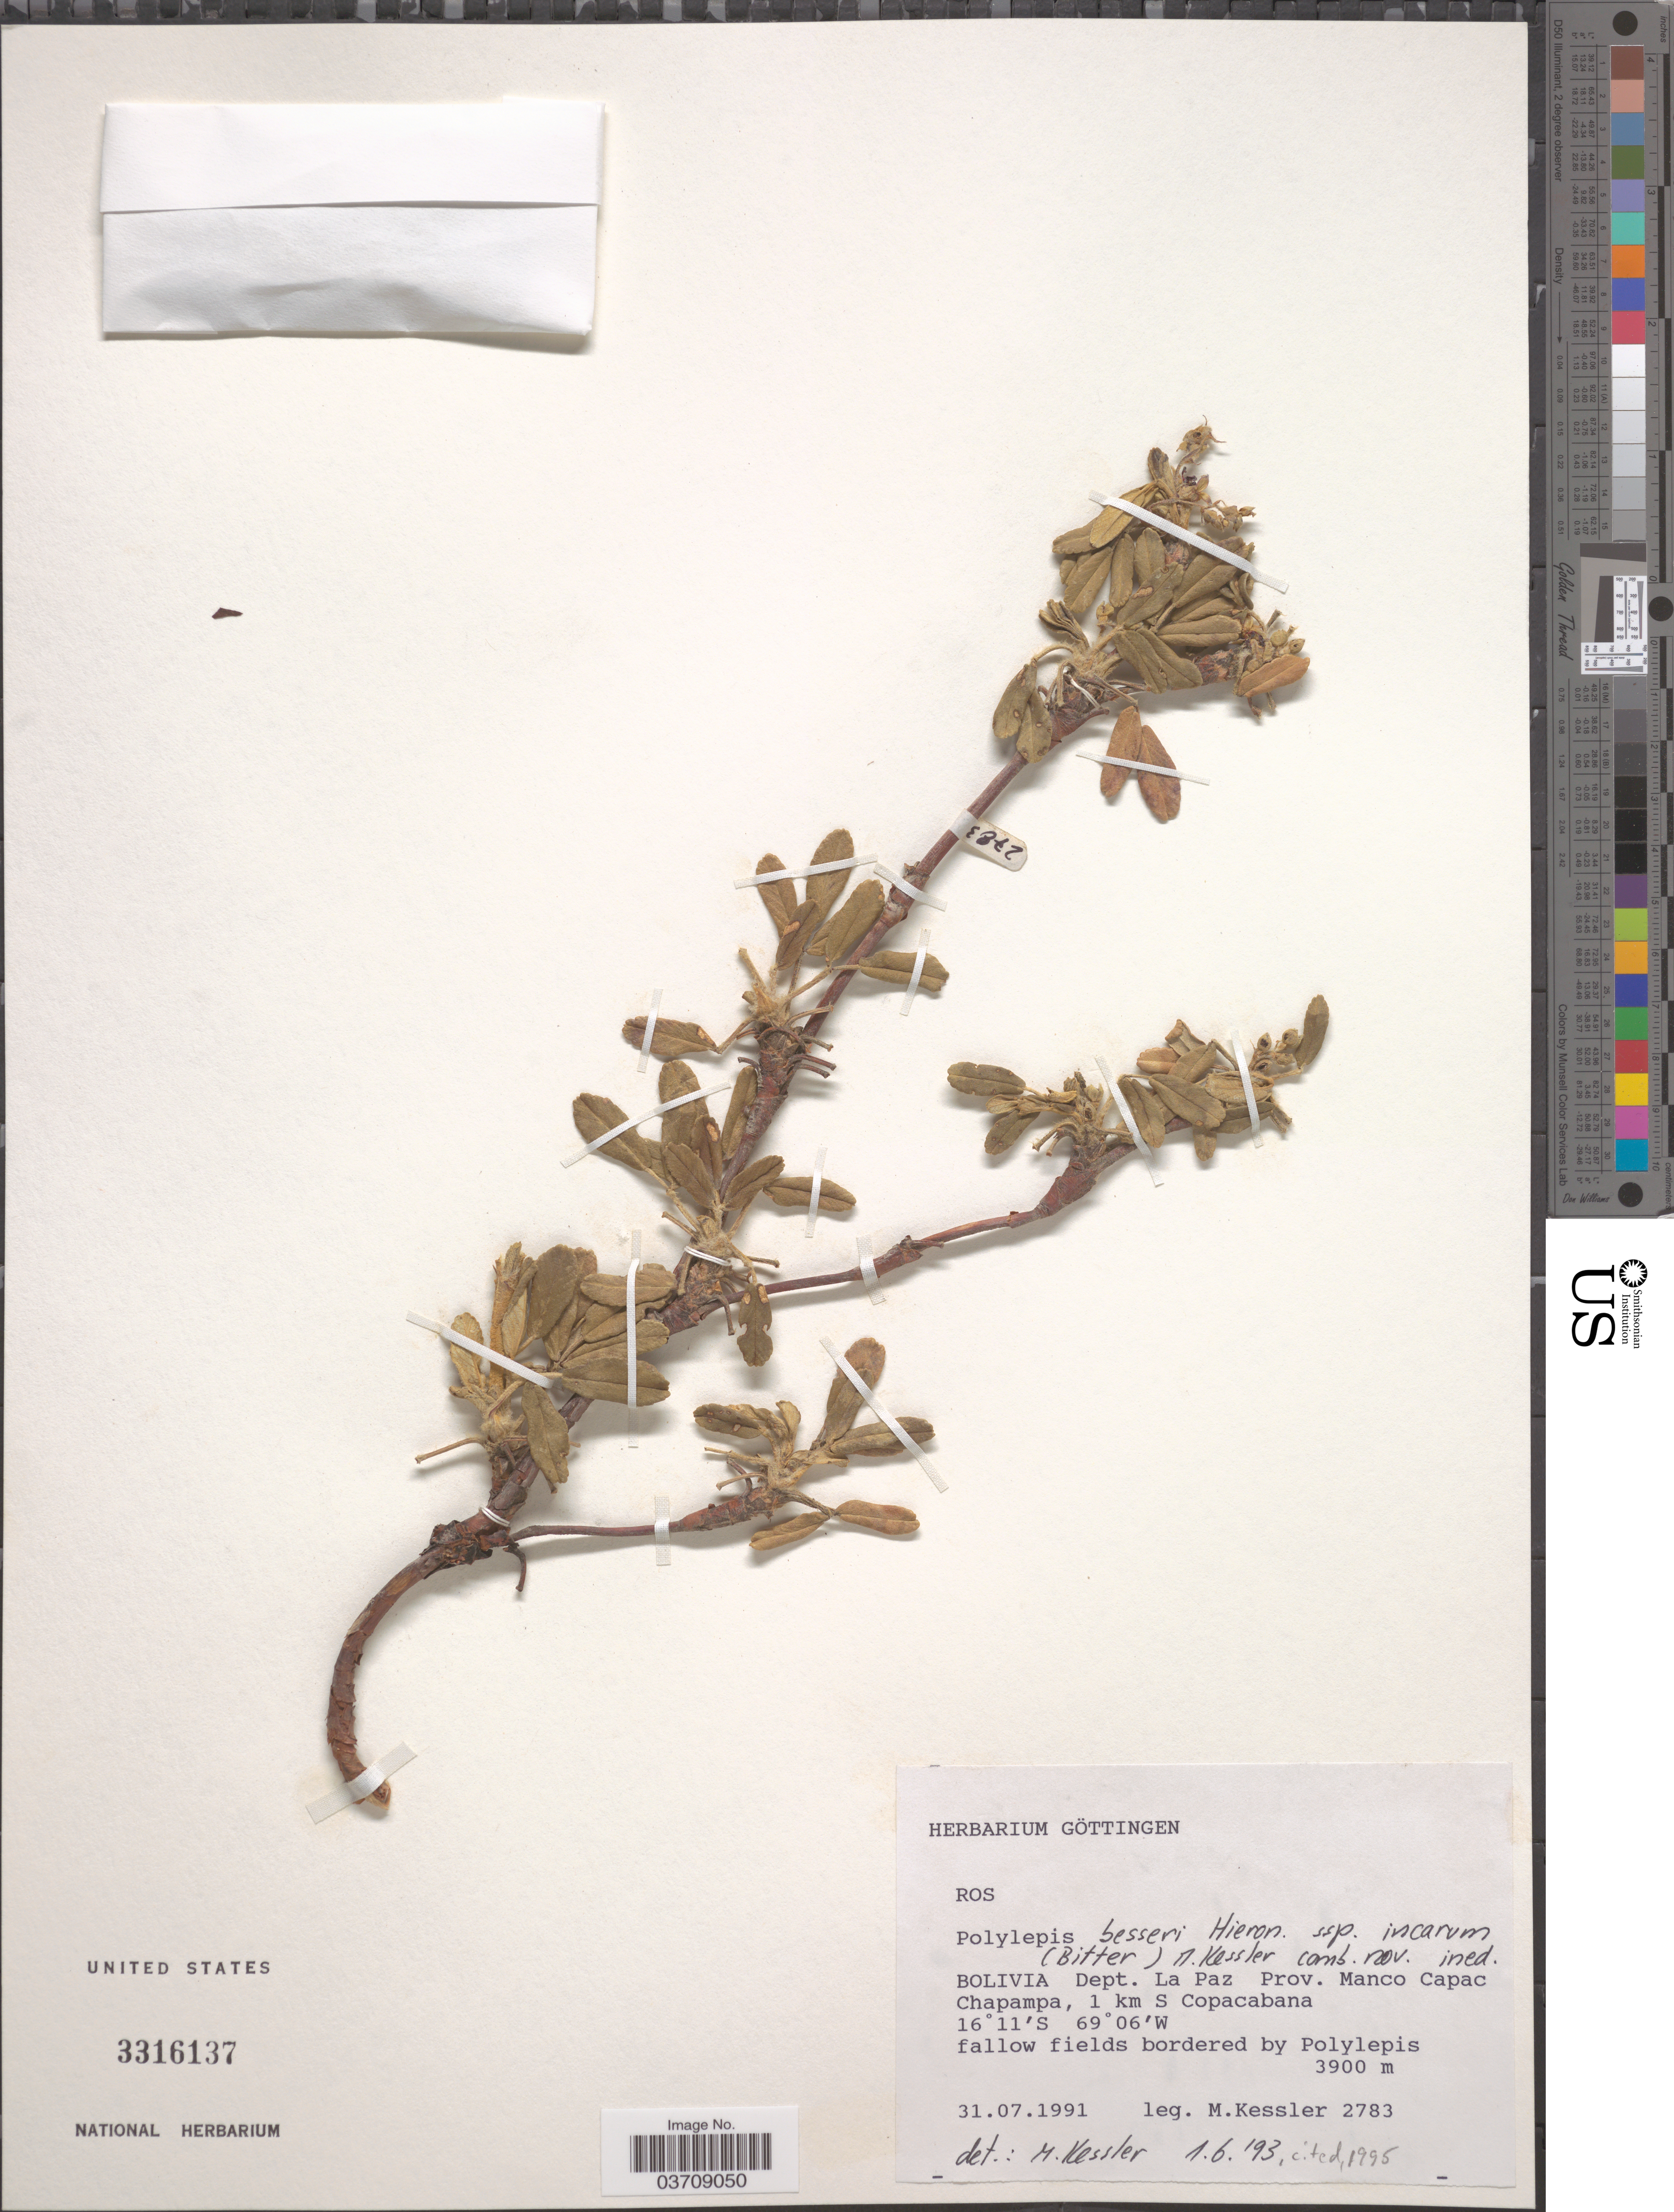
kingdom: Plantae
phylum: Tracheophyta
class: Magnoliopsida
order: Rosales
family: Rosaceae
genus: Polylepis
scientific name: Polylepis besseri subsp. incarum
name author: (Bitter) M. Kessler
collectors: M. Kessler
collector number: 2783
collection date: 1991-07-31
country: Bolivia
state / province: La Paz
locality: Dept. La Paz Prov. Manco Capac Chapampa, 1 km S Copacabana.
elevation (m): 3900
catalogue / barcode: US 3316137